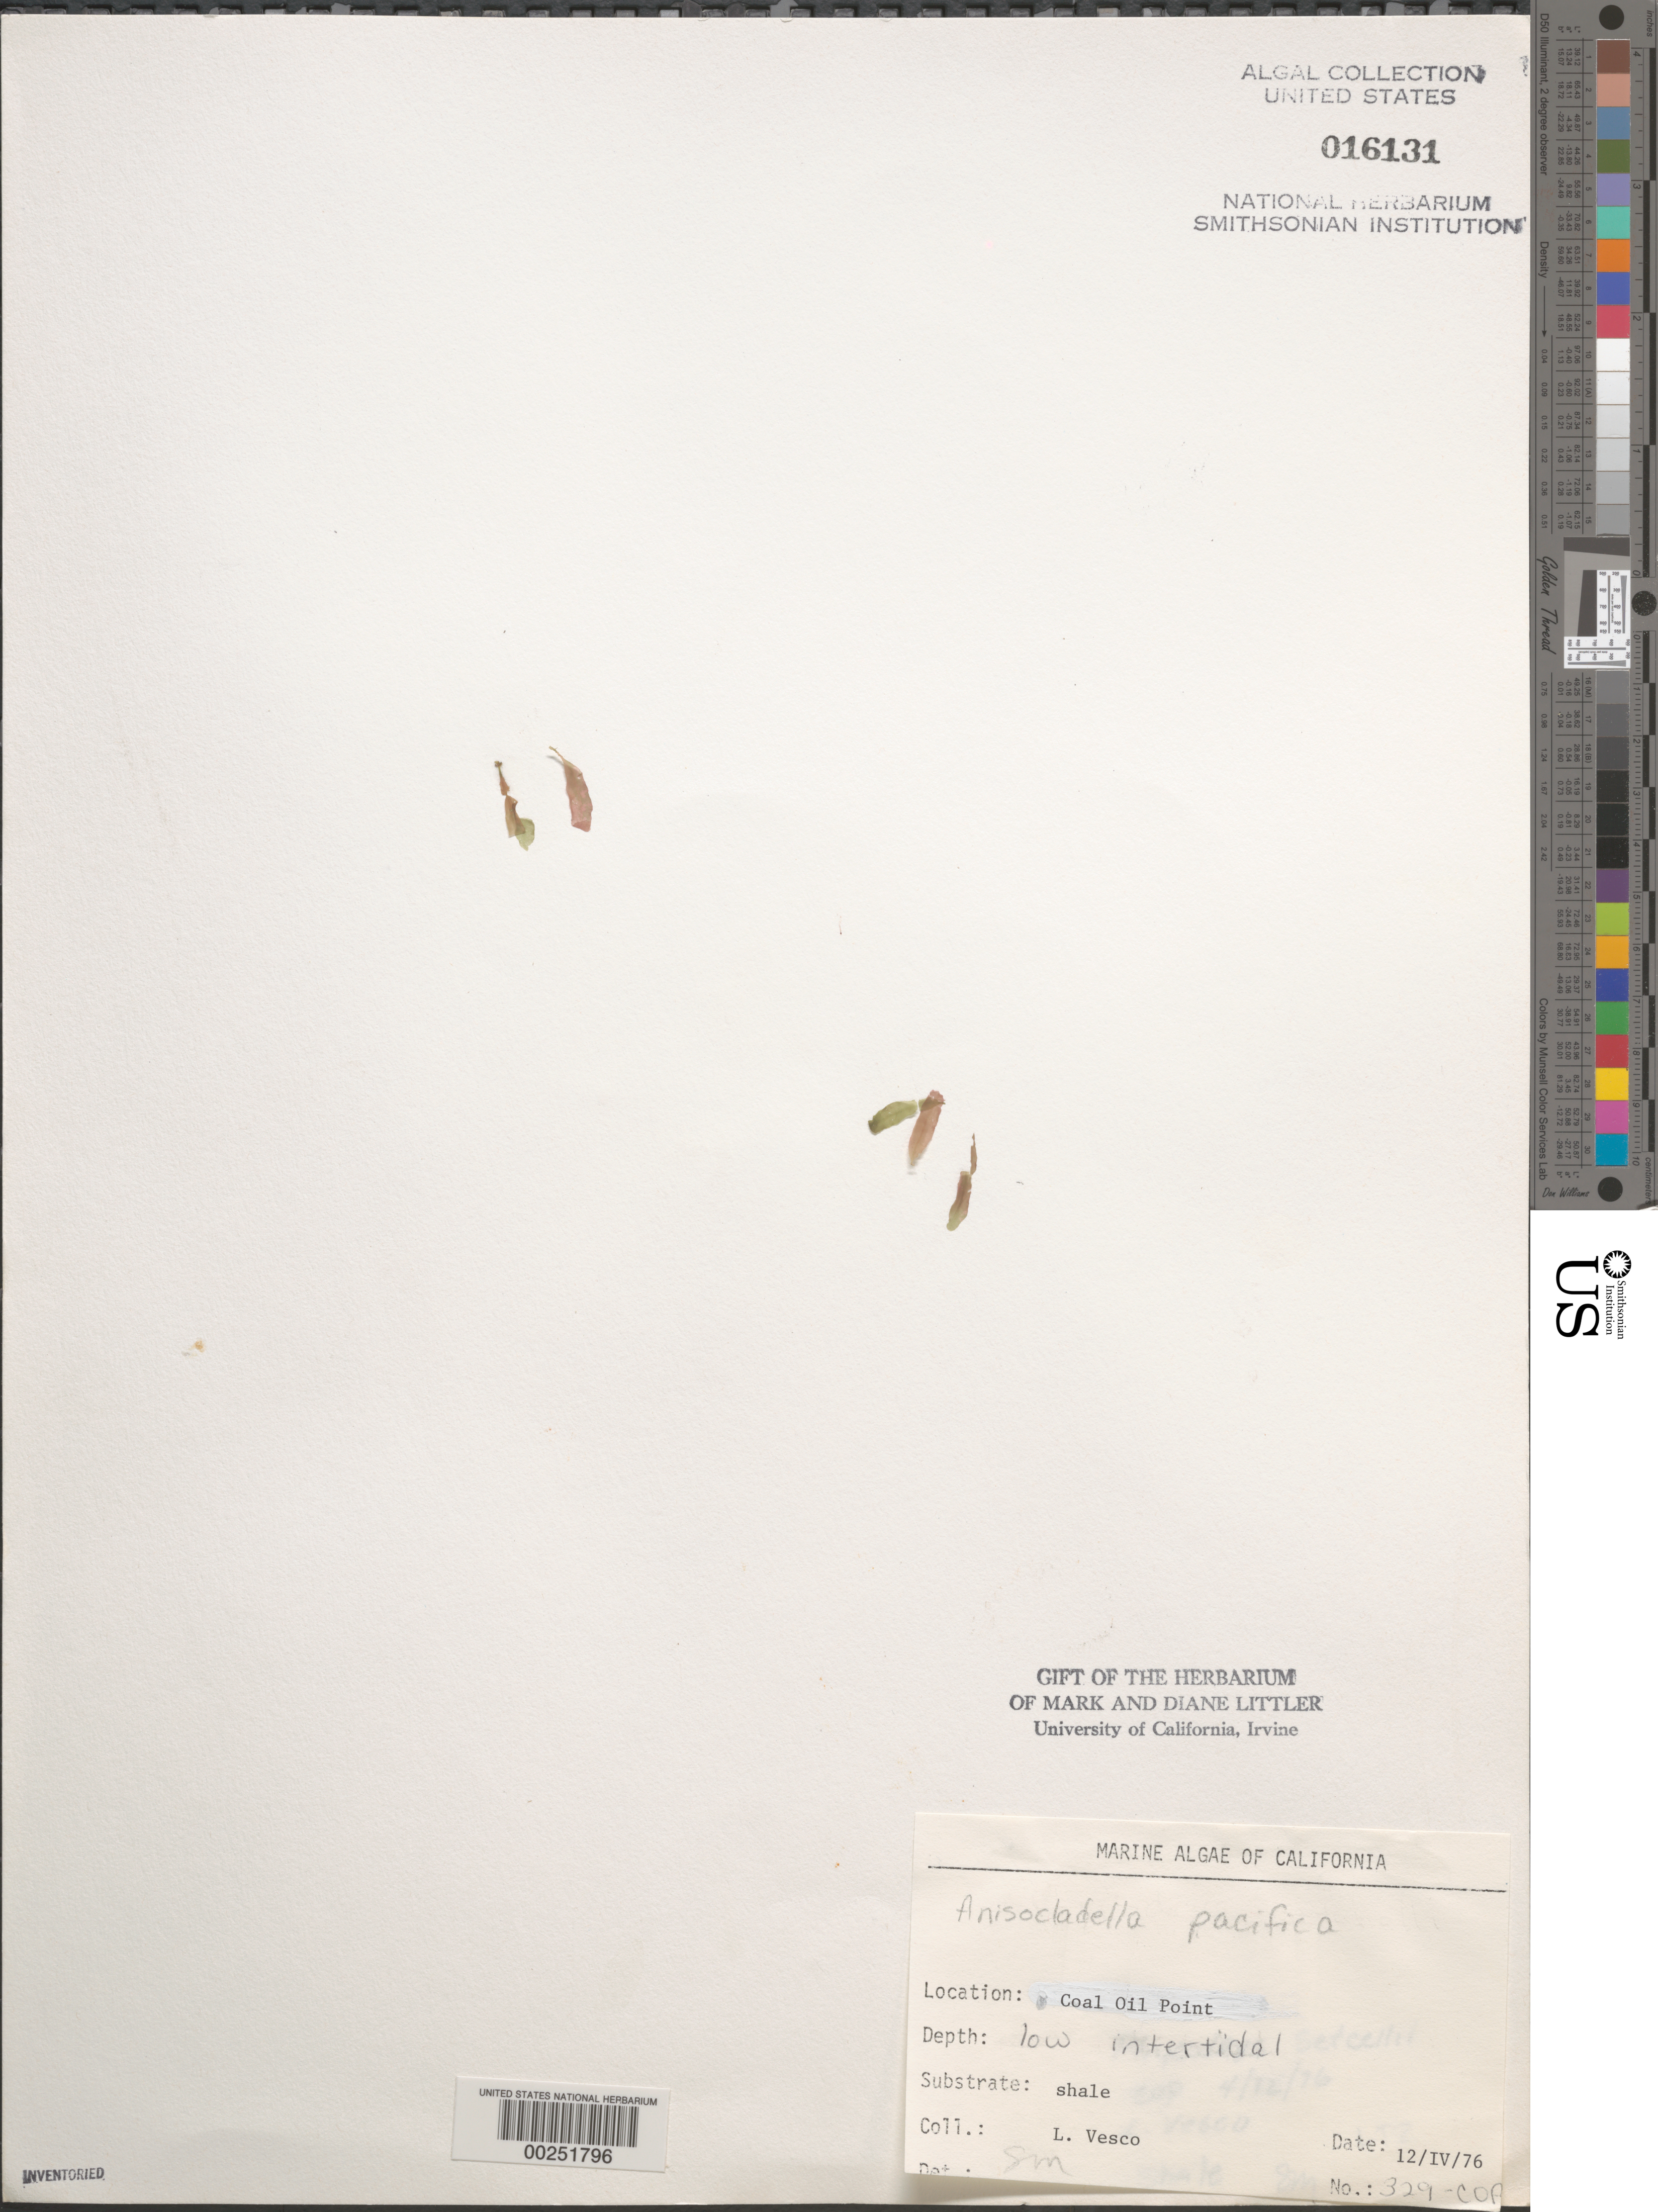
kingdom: Plantae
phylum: Rhodophyta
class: Florideophyceae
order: Ceramiales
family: Delesseriaceae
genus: Anisocladella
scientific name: Anisocladella pacifica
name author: Kylin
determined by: Murray, S. N.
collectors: L. Vesco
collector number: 329-cop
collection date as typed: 12 Apr 1976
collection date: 1976-04-12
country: United States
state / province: California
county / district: Santa Barbara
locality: Coal Oil Point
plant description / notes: BLM-SOCALBIGHT Rocky Intertidal Survey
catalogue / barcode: US 16131